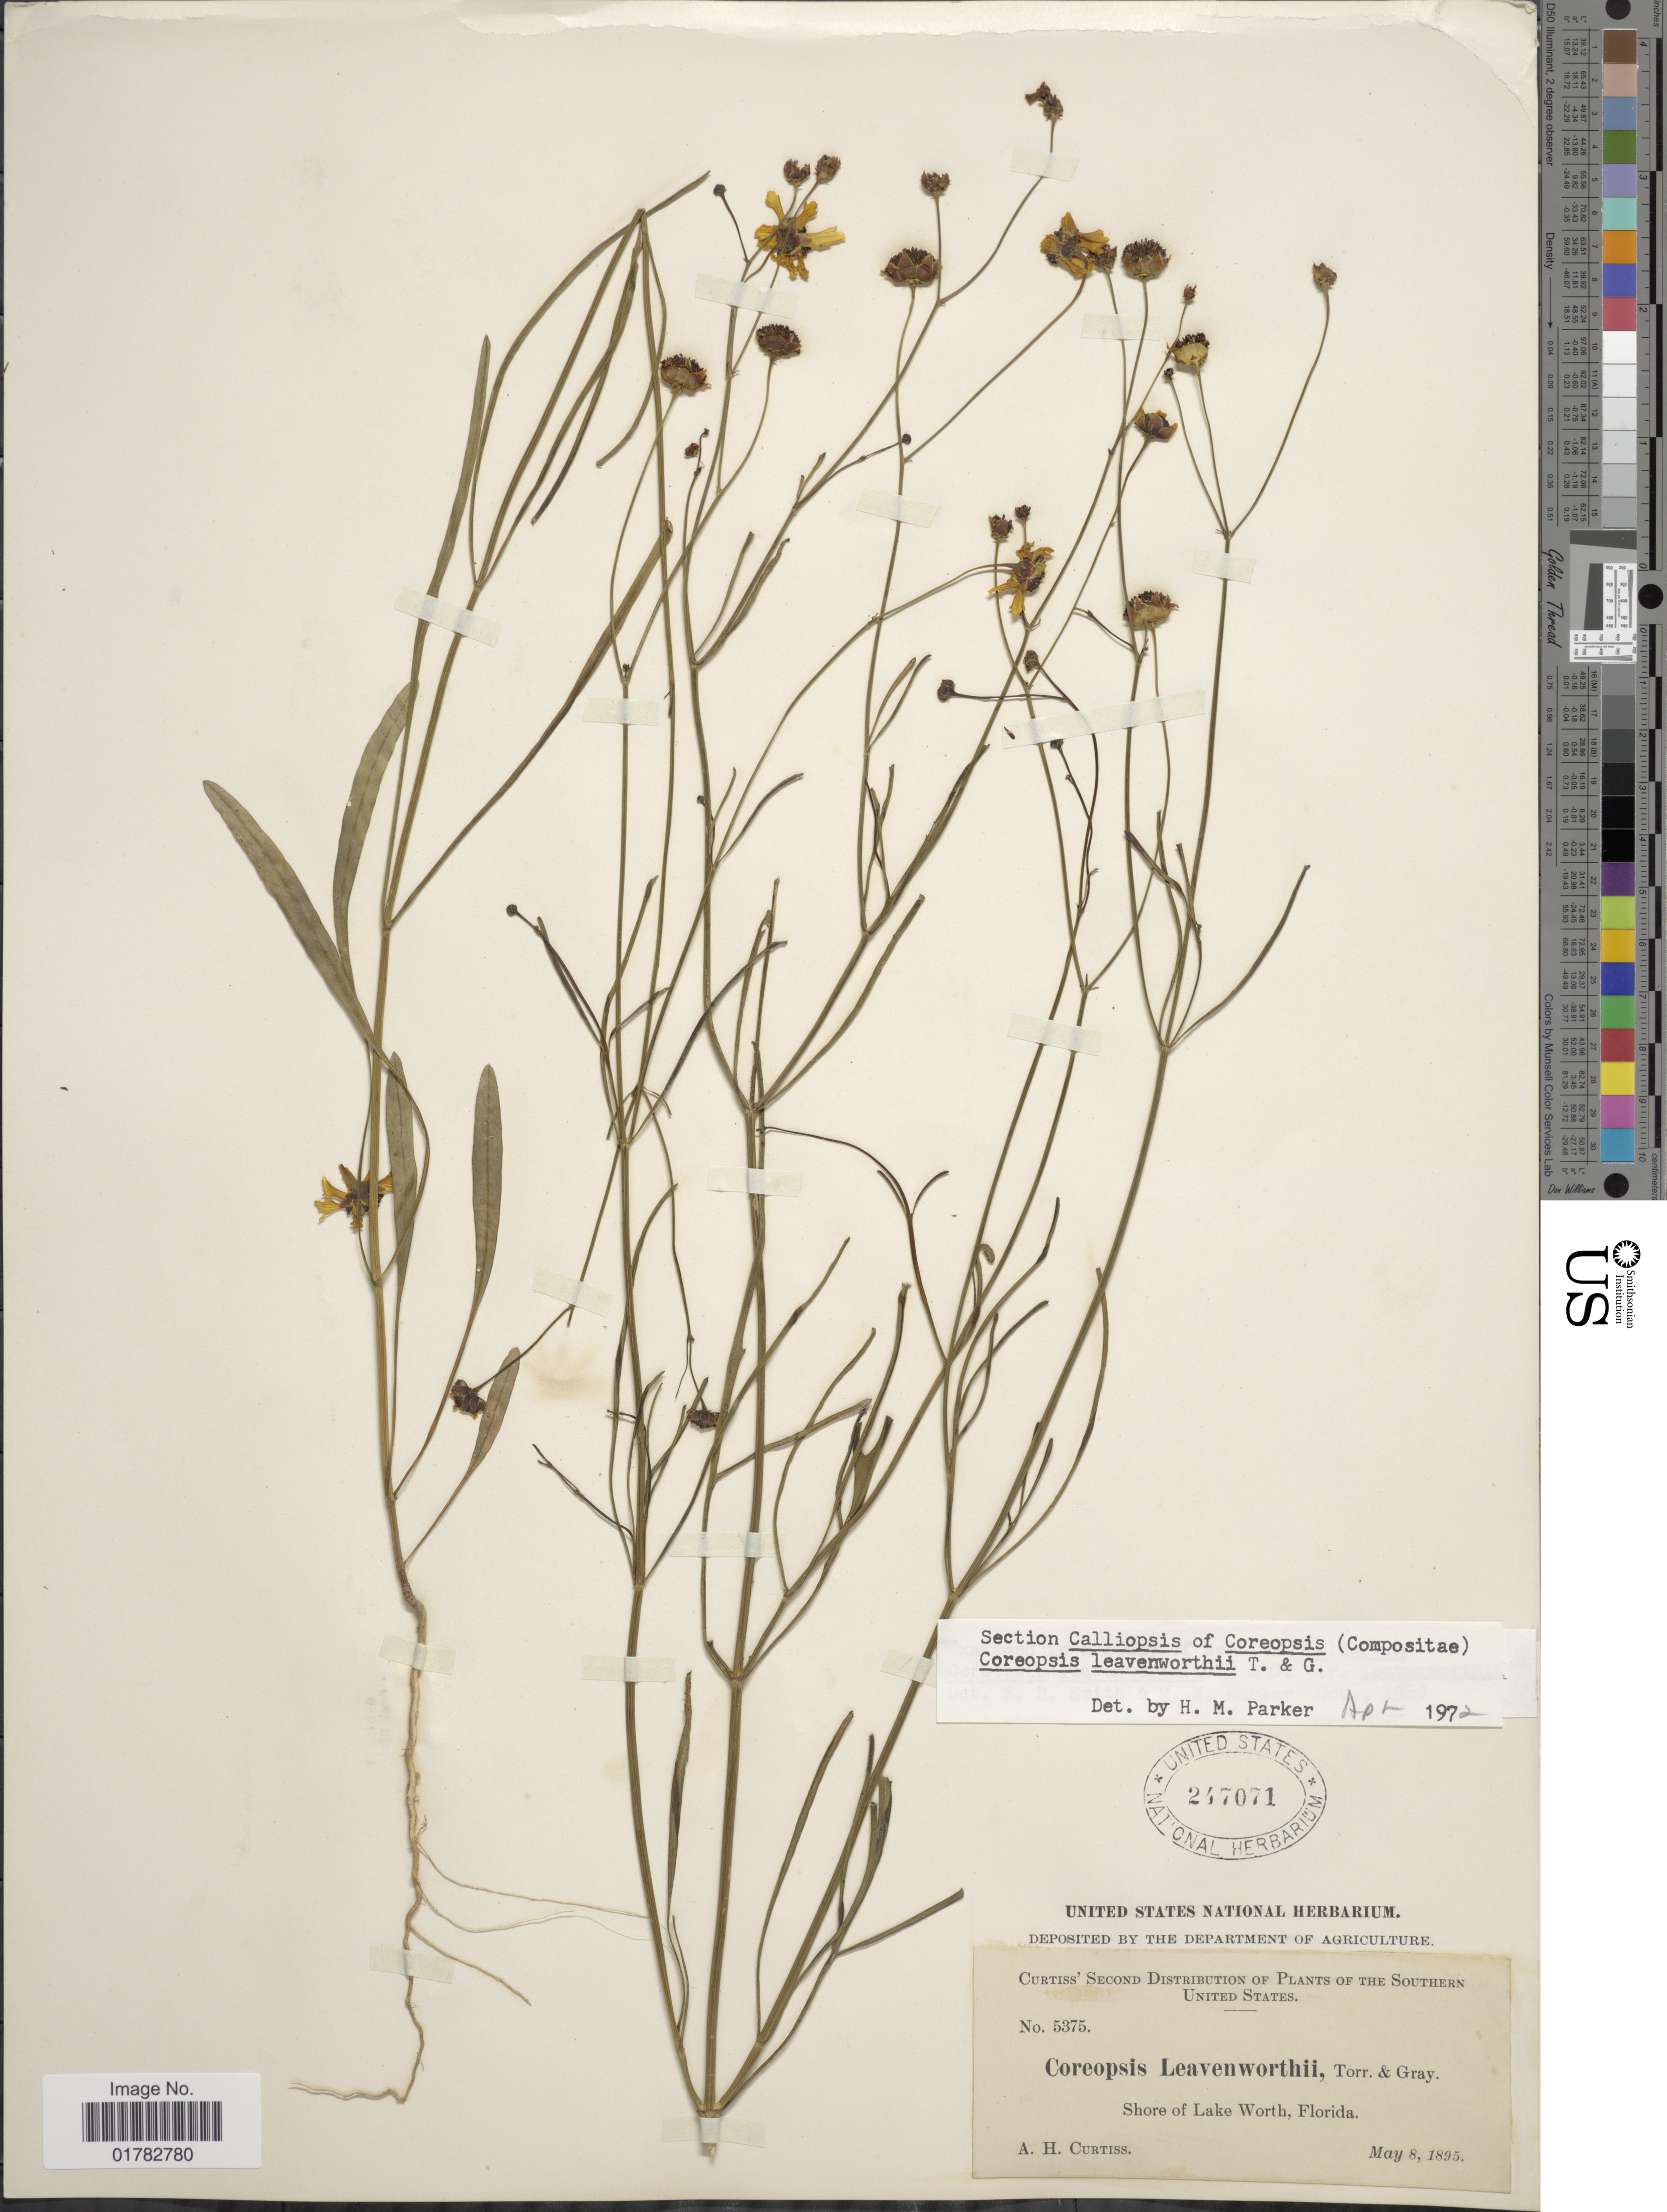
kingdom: Plantae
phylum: Tracheophyta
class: Magnoliopsida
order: Asterales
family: Asteraceae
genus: Coreopsis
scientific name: Coreopsis leavenworthii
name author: Torr. & A. Gray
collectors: A. H. Curtiss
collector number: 5375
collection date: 1895-05-08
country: United States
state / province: Florida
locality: Southern United States, Shore of Lake Worth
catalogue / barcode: US 247071